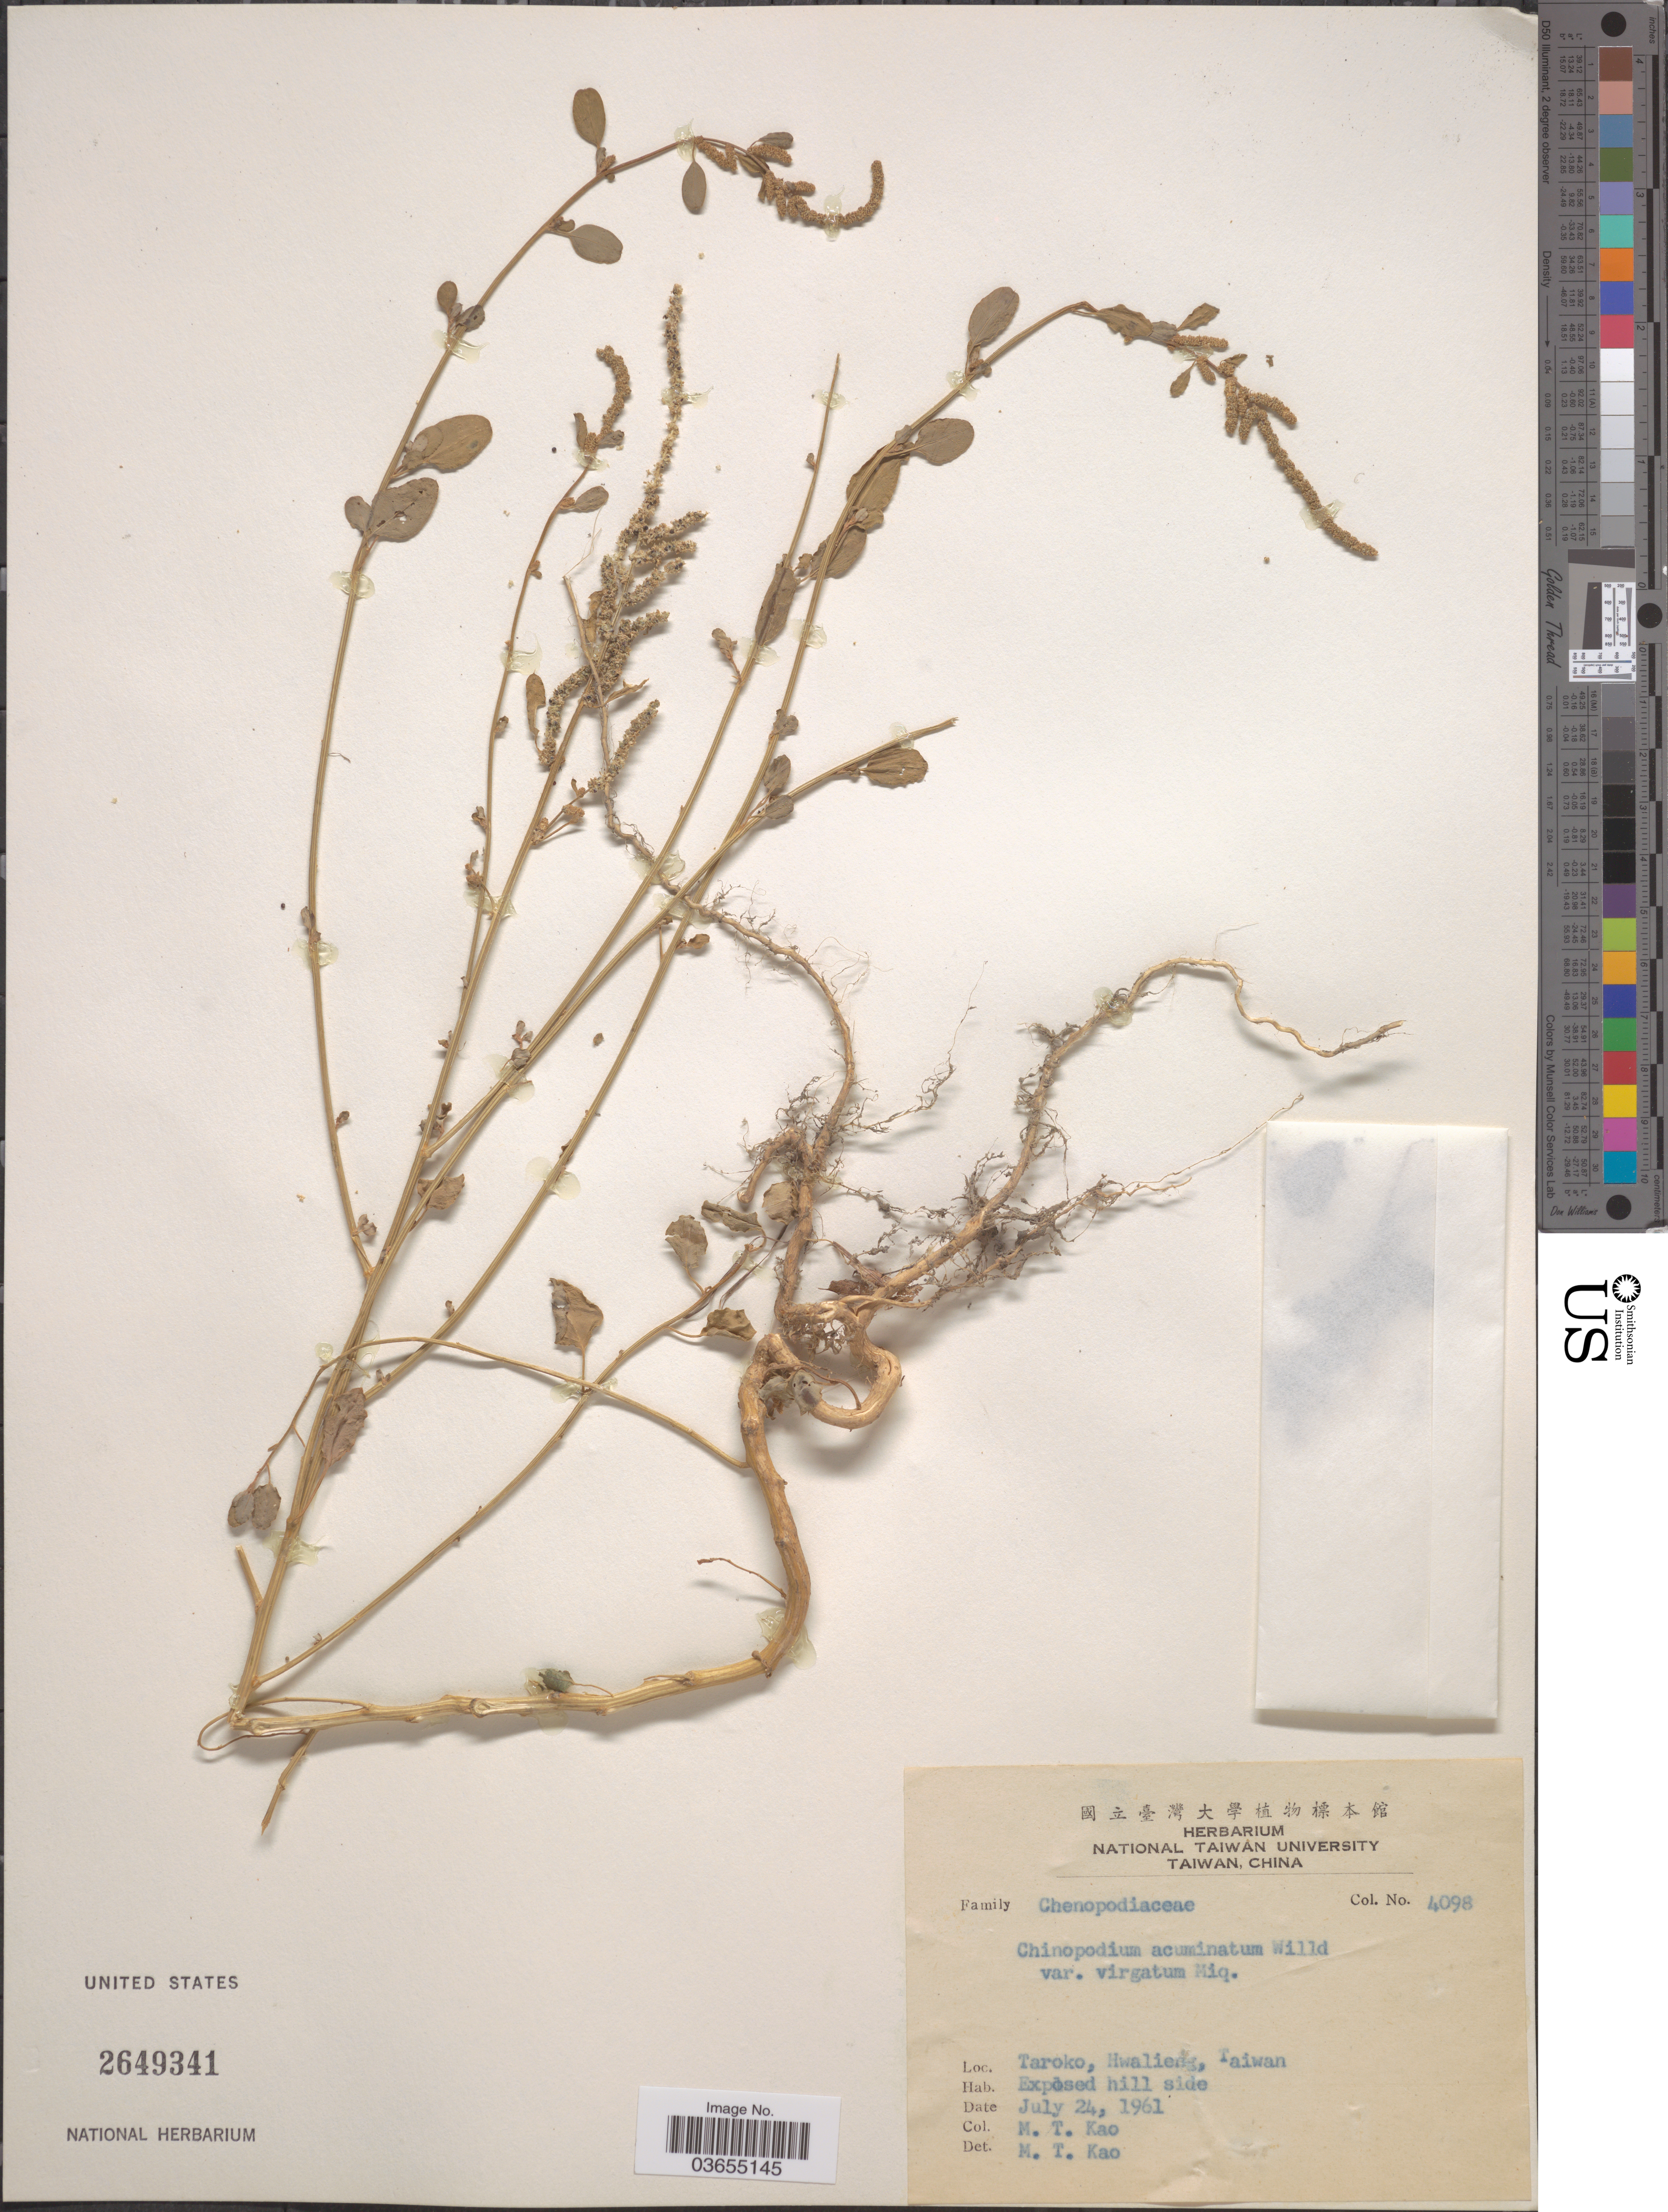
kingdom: Plantae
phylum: Tracheophyta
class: Magnoliopsida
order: Caryophyllales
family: Amaranthaceae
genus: Chenopodium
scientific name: Chenopodium acuminatum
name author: Willd.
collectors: M. T. Kao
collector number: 4098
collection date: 1961-07-24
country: Taiwan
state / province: Hualien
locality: Taroko, Hwalieng.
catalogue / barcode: US 2649341